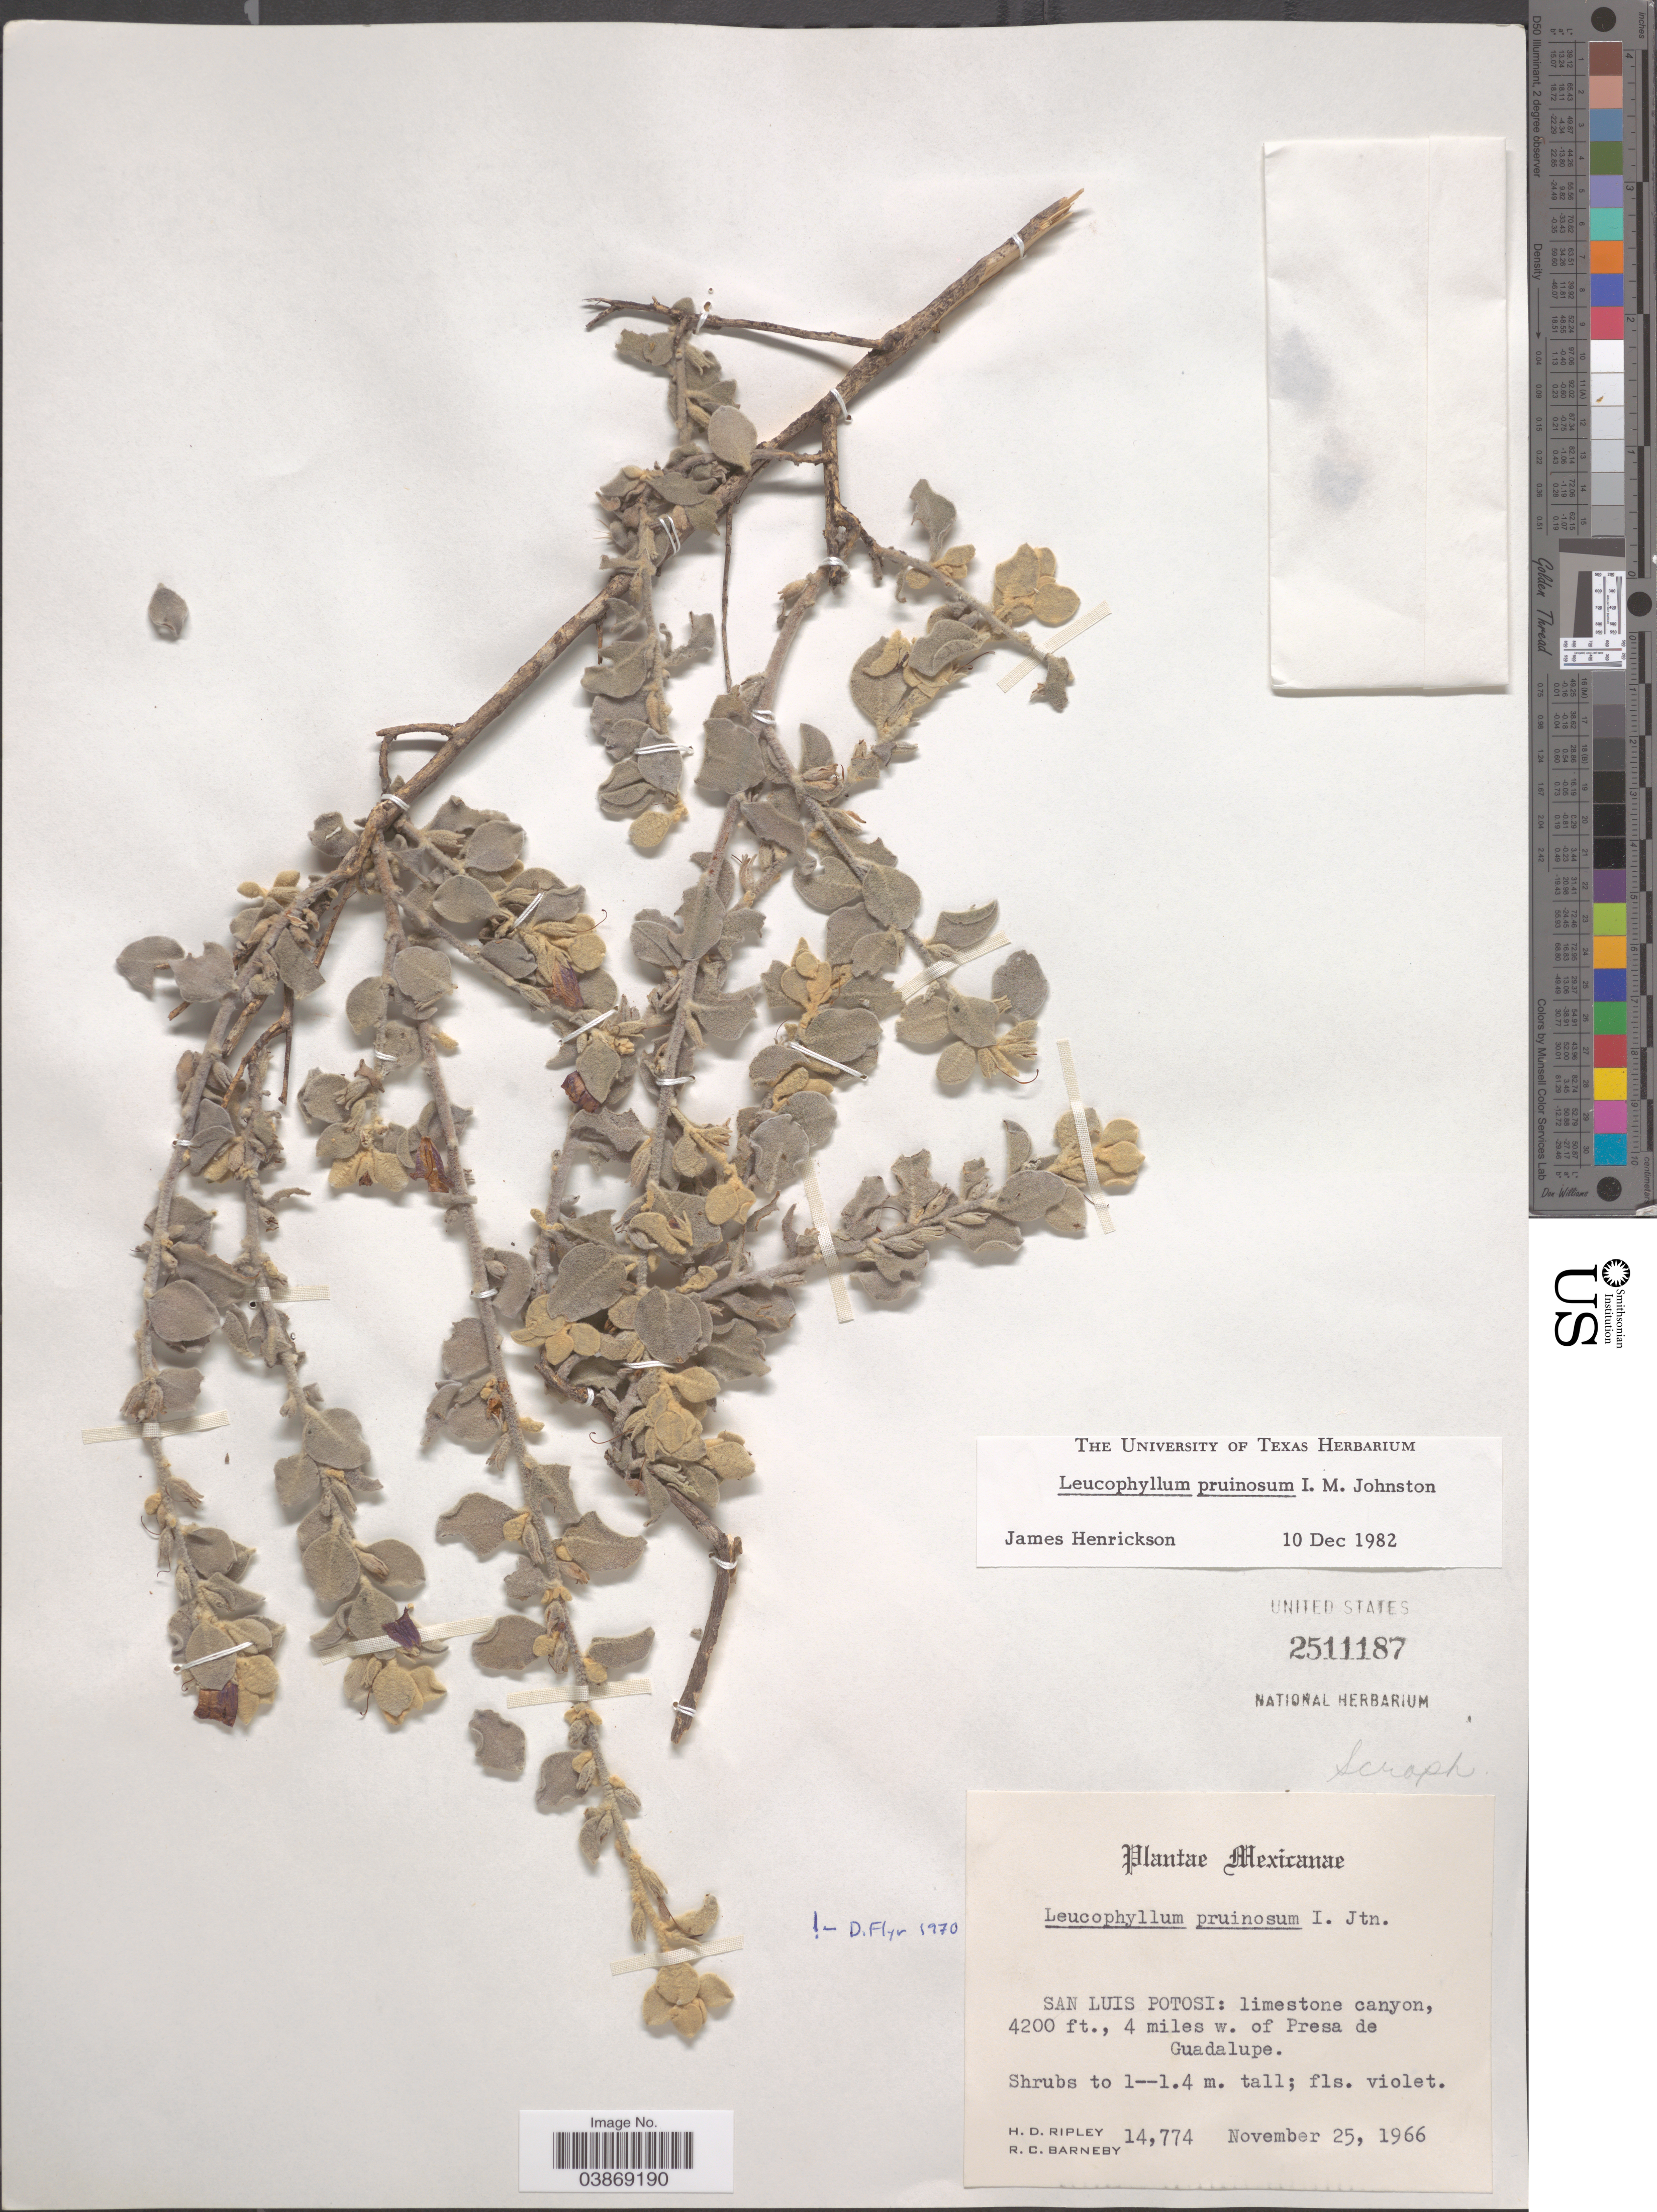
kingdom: Plantae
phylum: Tracheophyta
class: Magnoliopsida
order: Lamiales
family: Scrophulariaceae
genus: Leucophyllum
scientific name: Leucophyllum pruinosum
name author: I.M. Johnst.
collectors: H. Ripley & R. C. Barneby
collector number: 14774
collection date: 1966-11-25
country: Mexico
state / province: San Luis Potosí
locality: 4 miles w. of Presa de Guadalupe.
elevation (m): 1280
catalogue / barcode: US 2511187